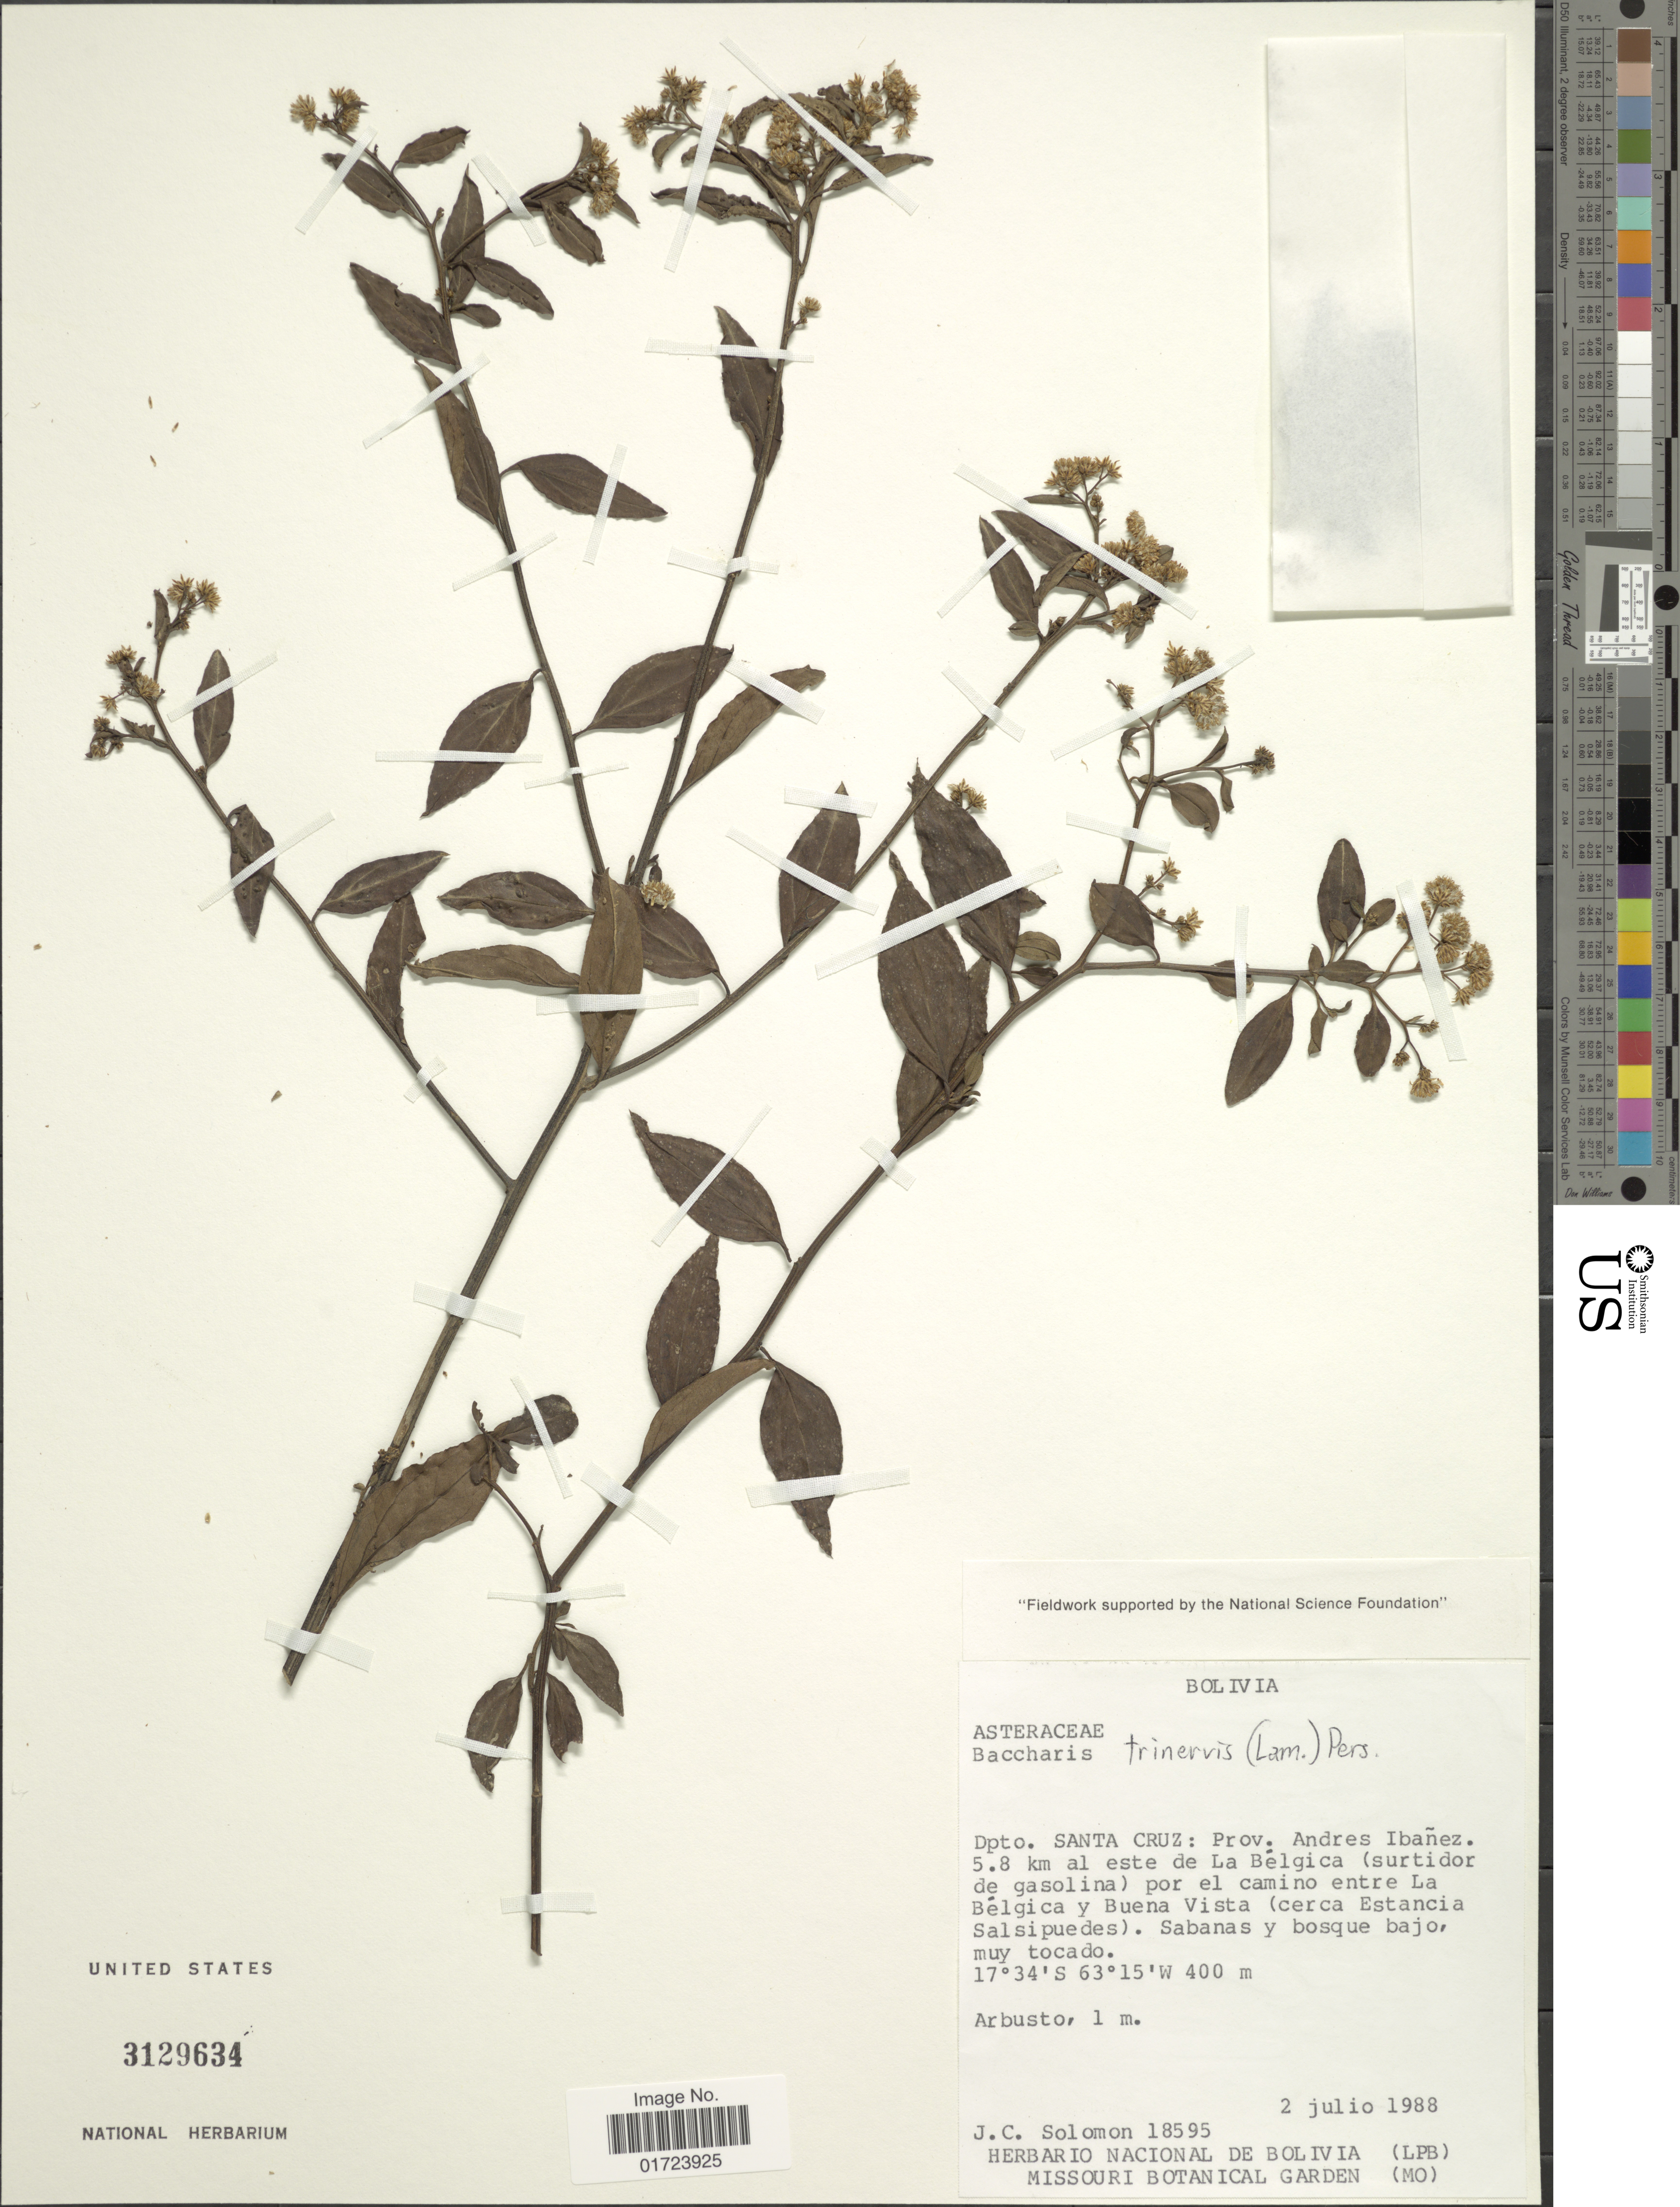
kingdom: Plantae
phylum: Tracheophyta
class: Magnoliopsida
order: Asterales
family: Asteraceae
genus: Baccharis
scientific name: Baccharis trinervis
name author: (Lam.) Pers.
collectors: J. C. Solomon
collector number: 18595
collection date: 1988-07-02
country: Bolivia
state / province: Santa Cruz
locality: Dpto. Santa Cruz: Prov. Andres Ibanez, 5.8 km al oeste de La Belgica (surtidor de gasolina) por el camino entre La Belgica y Buena Vista (cerca Estancia Salsipuedes).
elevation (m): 400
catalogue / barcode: US 3129634